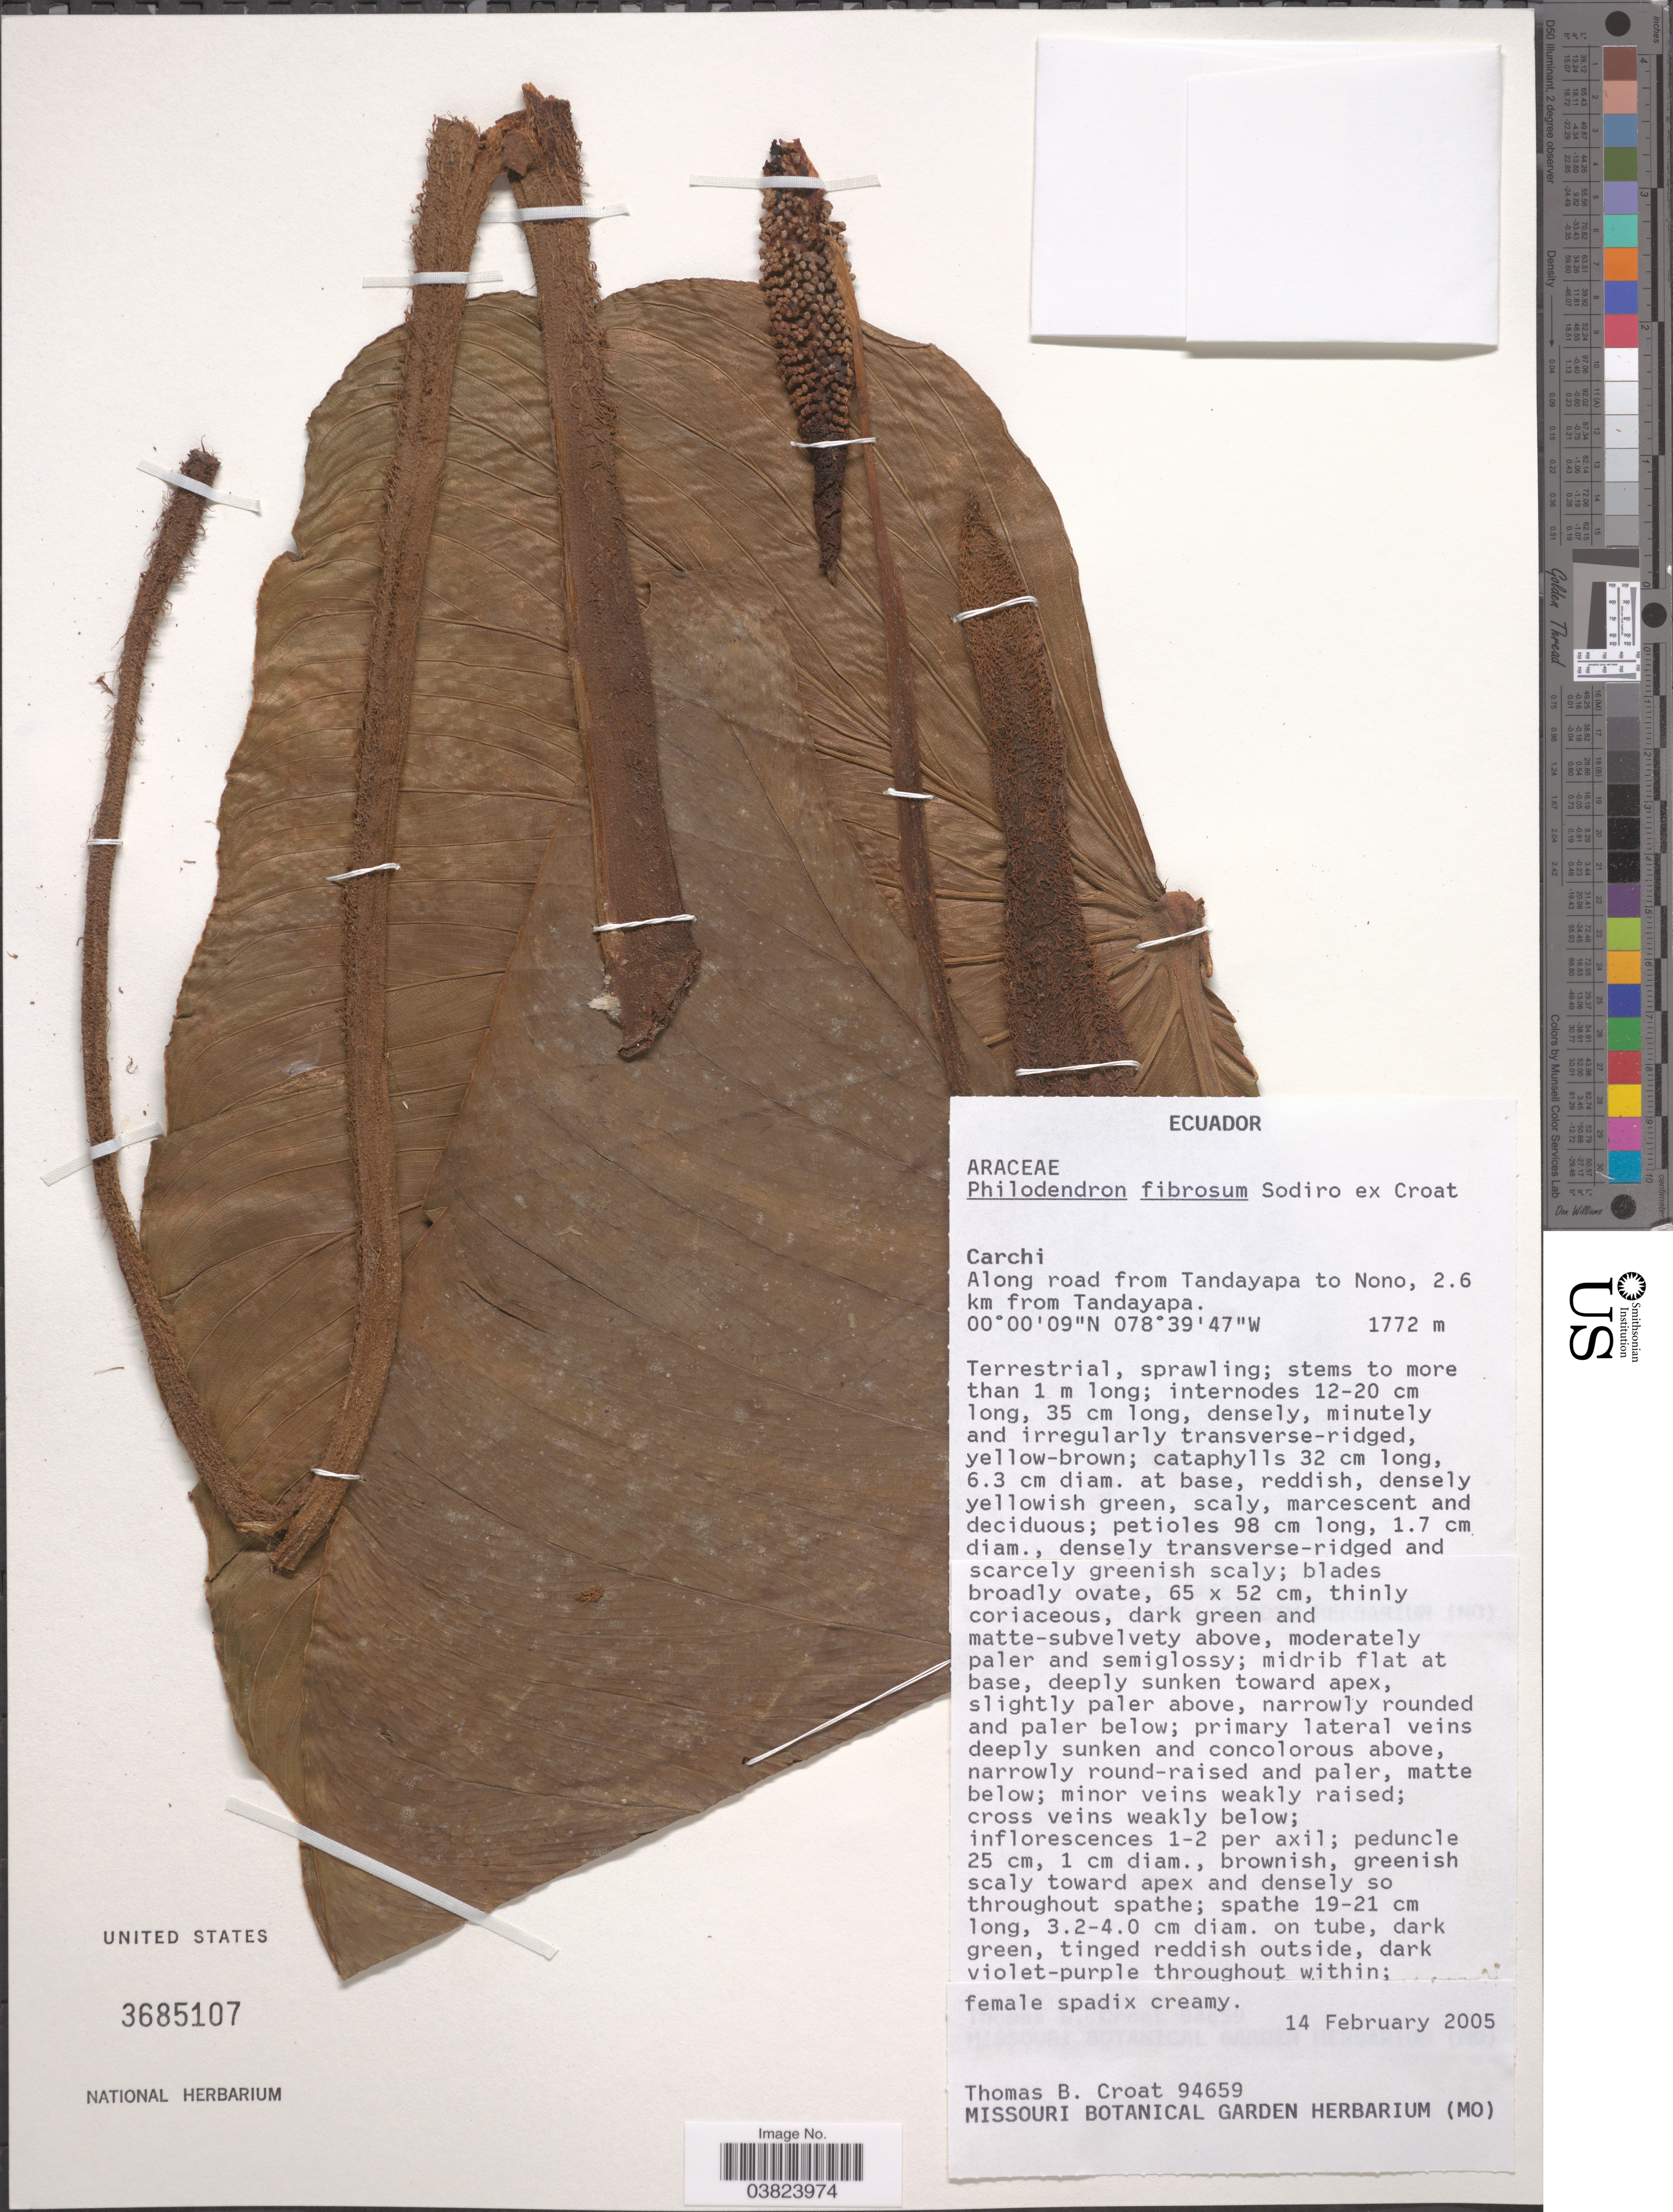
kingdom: Plantae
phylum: Tracheophyta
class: Liliopsida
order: Alismatales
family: Araceae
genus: Philodendron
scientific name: Philodendron fibrosum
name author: Sodiro ex Croat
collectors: T. B. Croat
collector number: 94659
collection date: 2005-02-14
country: Ecuador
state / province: Carchi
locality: Along road from Tandayapa to Nono, 2.6 km from Tandayapa.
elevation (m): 1772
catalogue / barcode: US 3685107